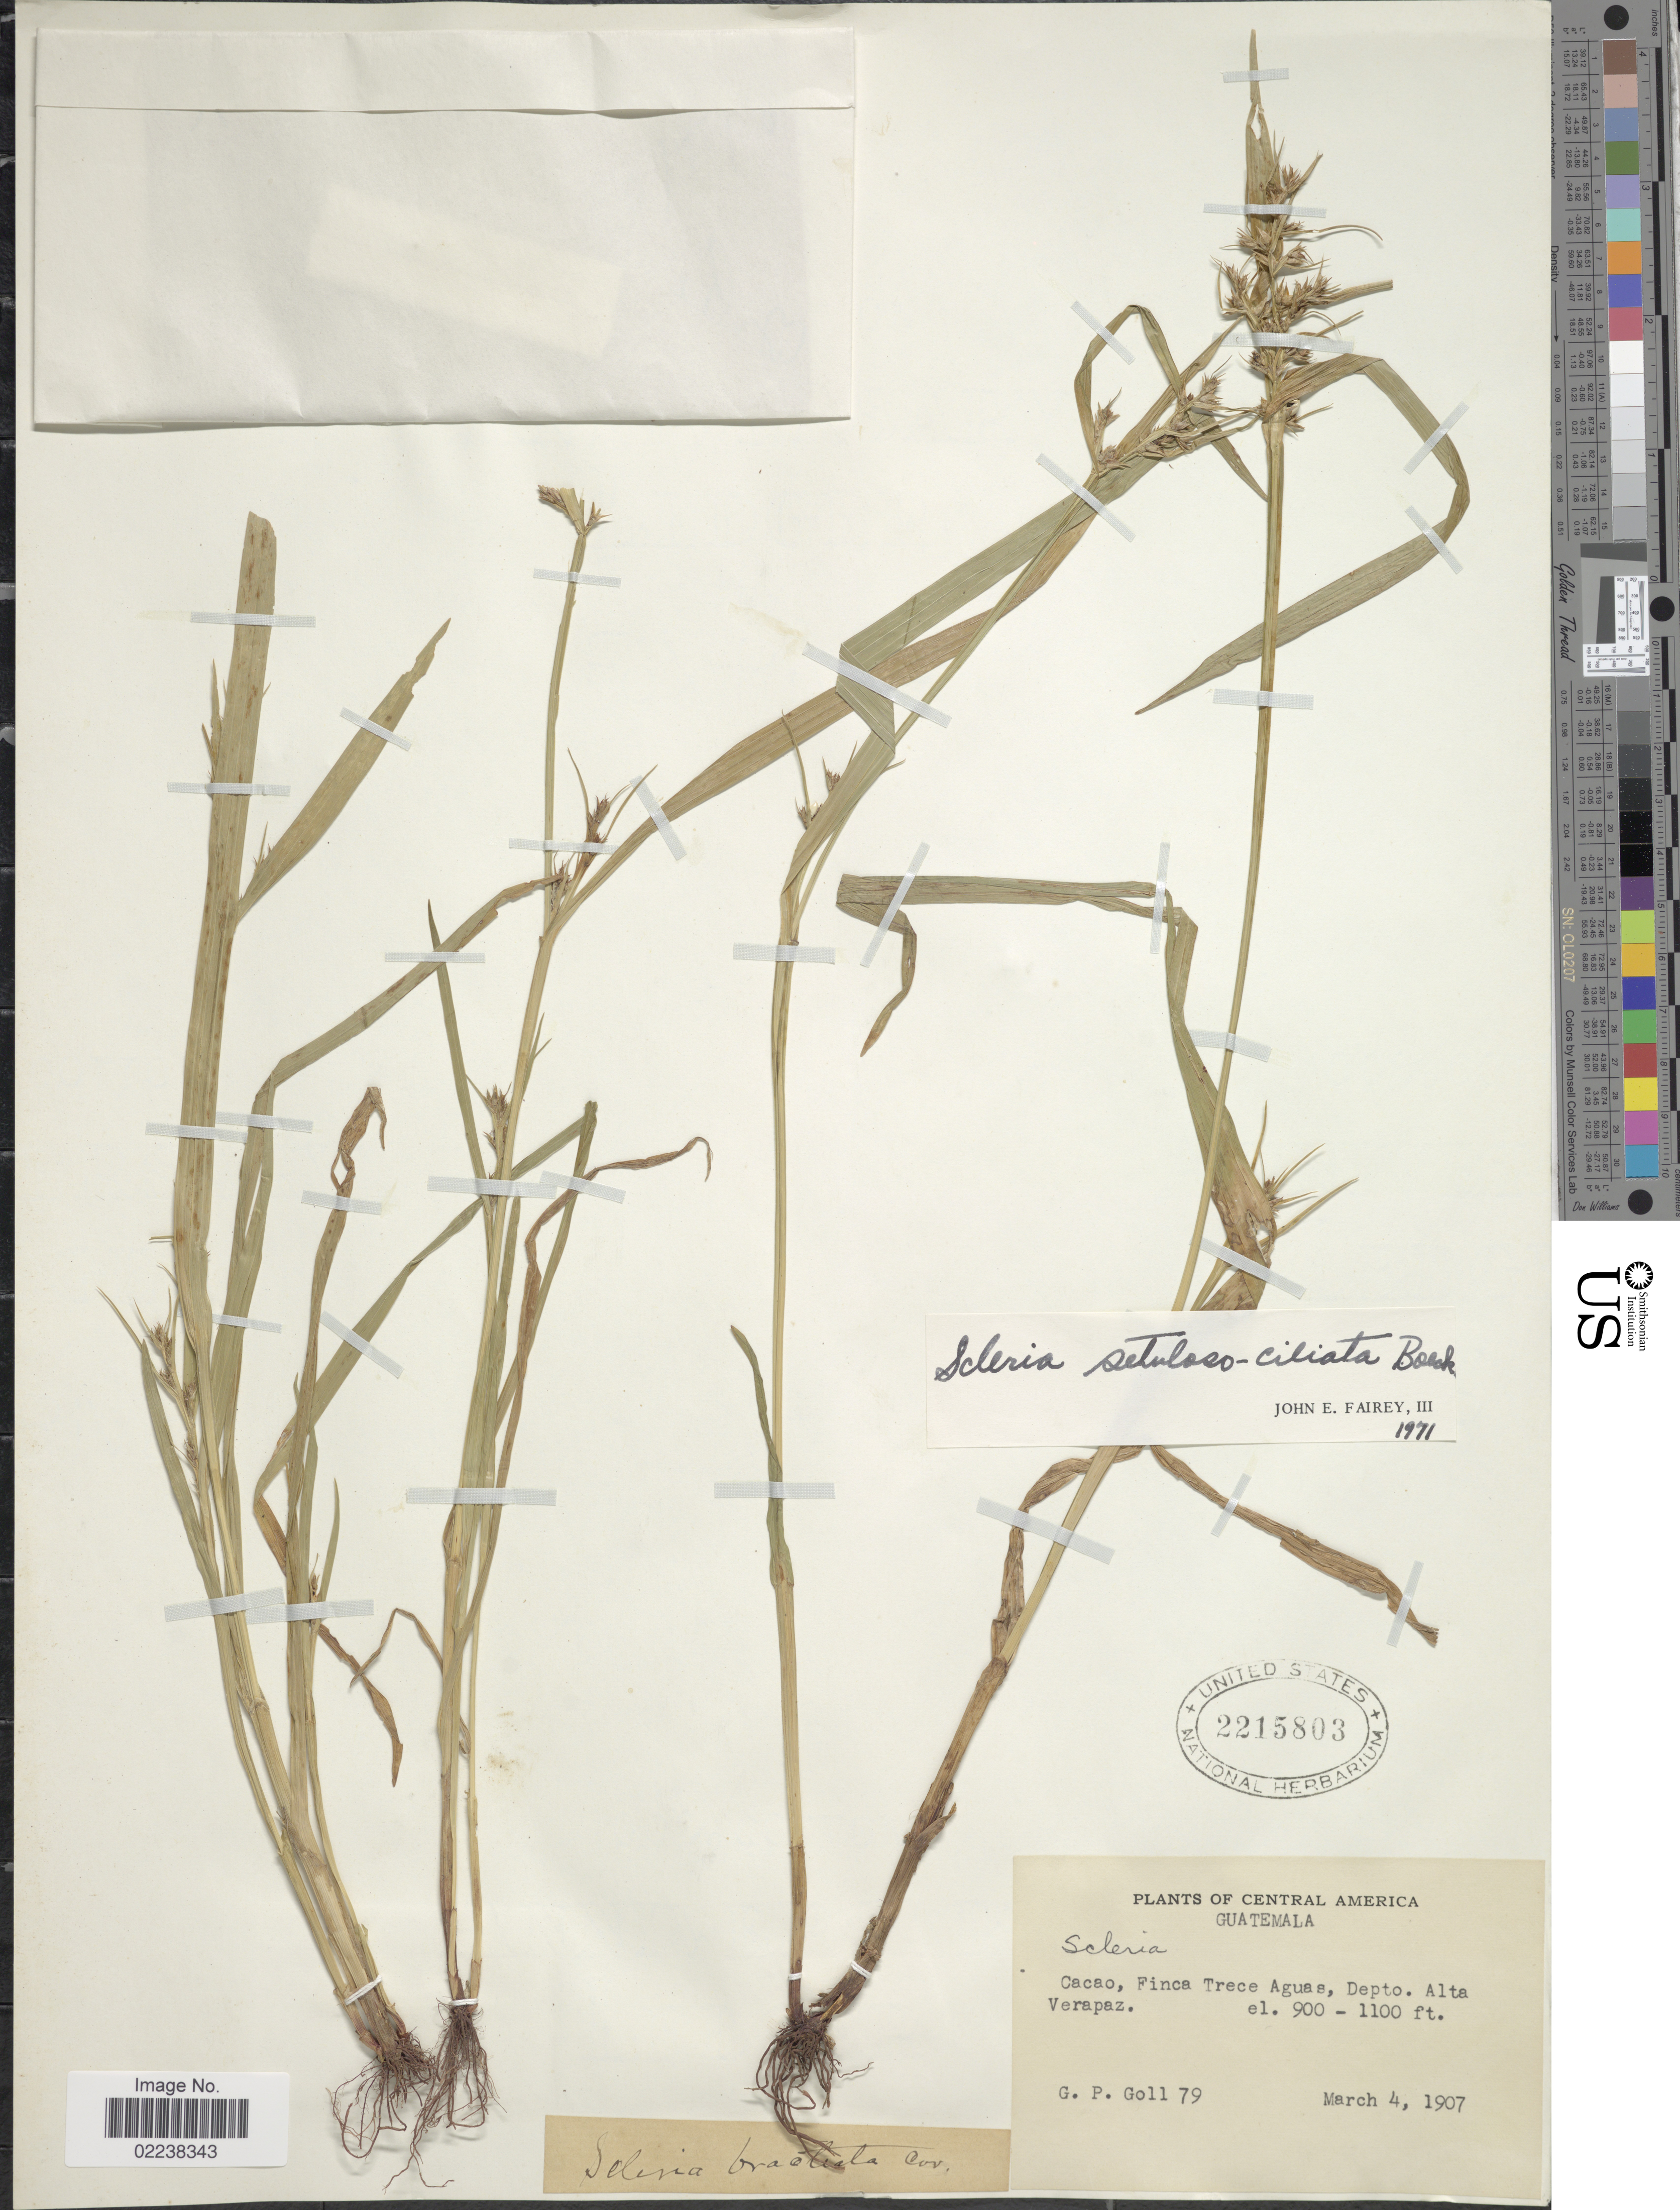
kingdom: Plantae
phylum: Tracheophyta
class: Liliopsida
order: Poales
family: Cyperaceae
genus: Scleria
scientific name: Scleria setulosociliata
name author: Boeckeler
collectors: G. P. Goll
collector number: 79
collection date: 1907-03-04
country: Guatemala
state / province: Alta Verapaz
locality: Cacao, Finca Trece Aguas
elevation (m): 274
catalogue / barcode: US 2215803